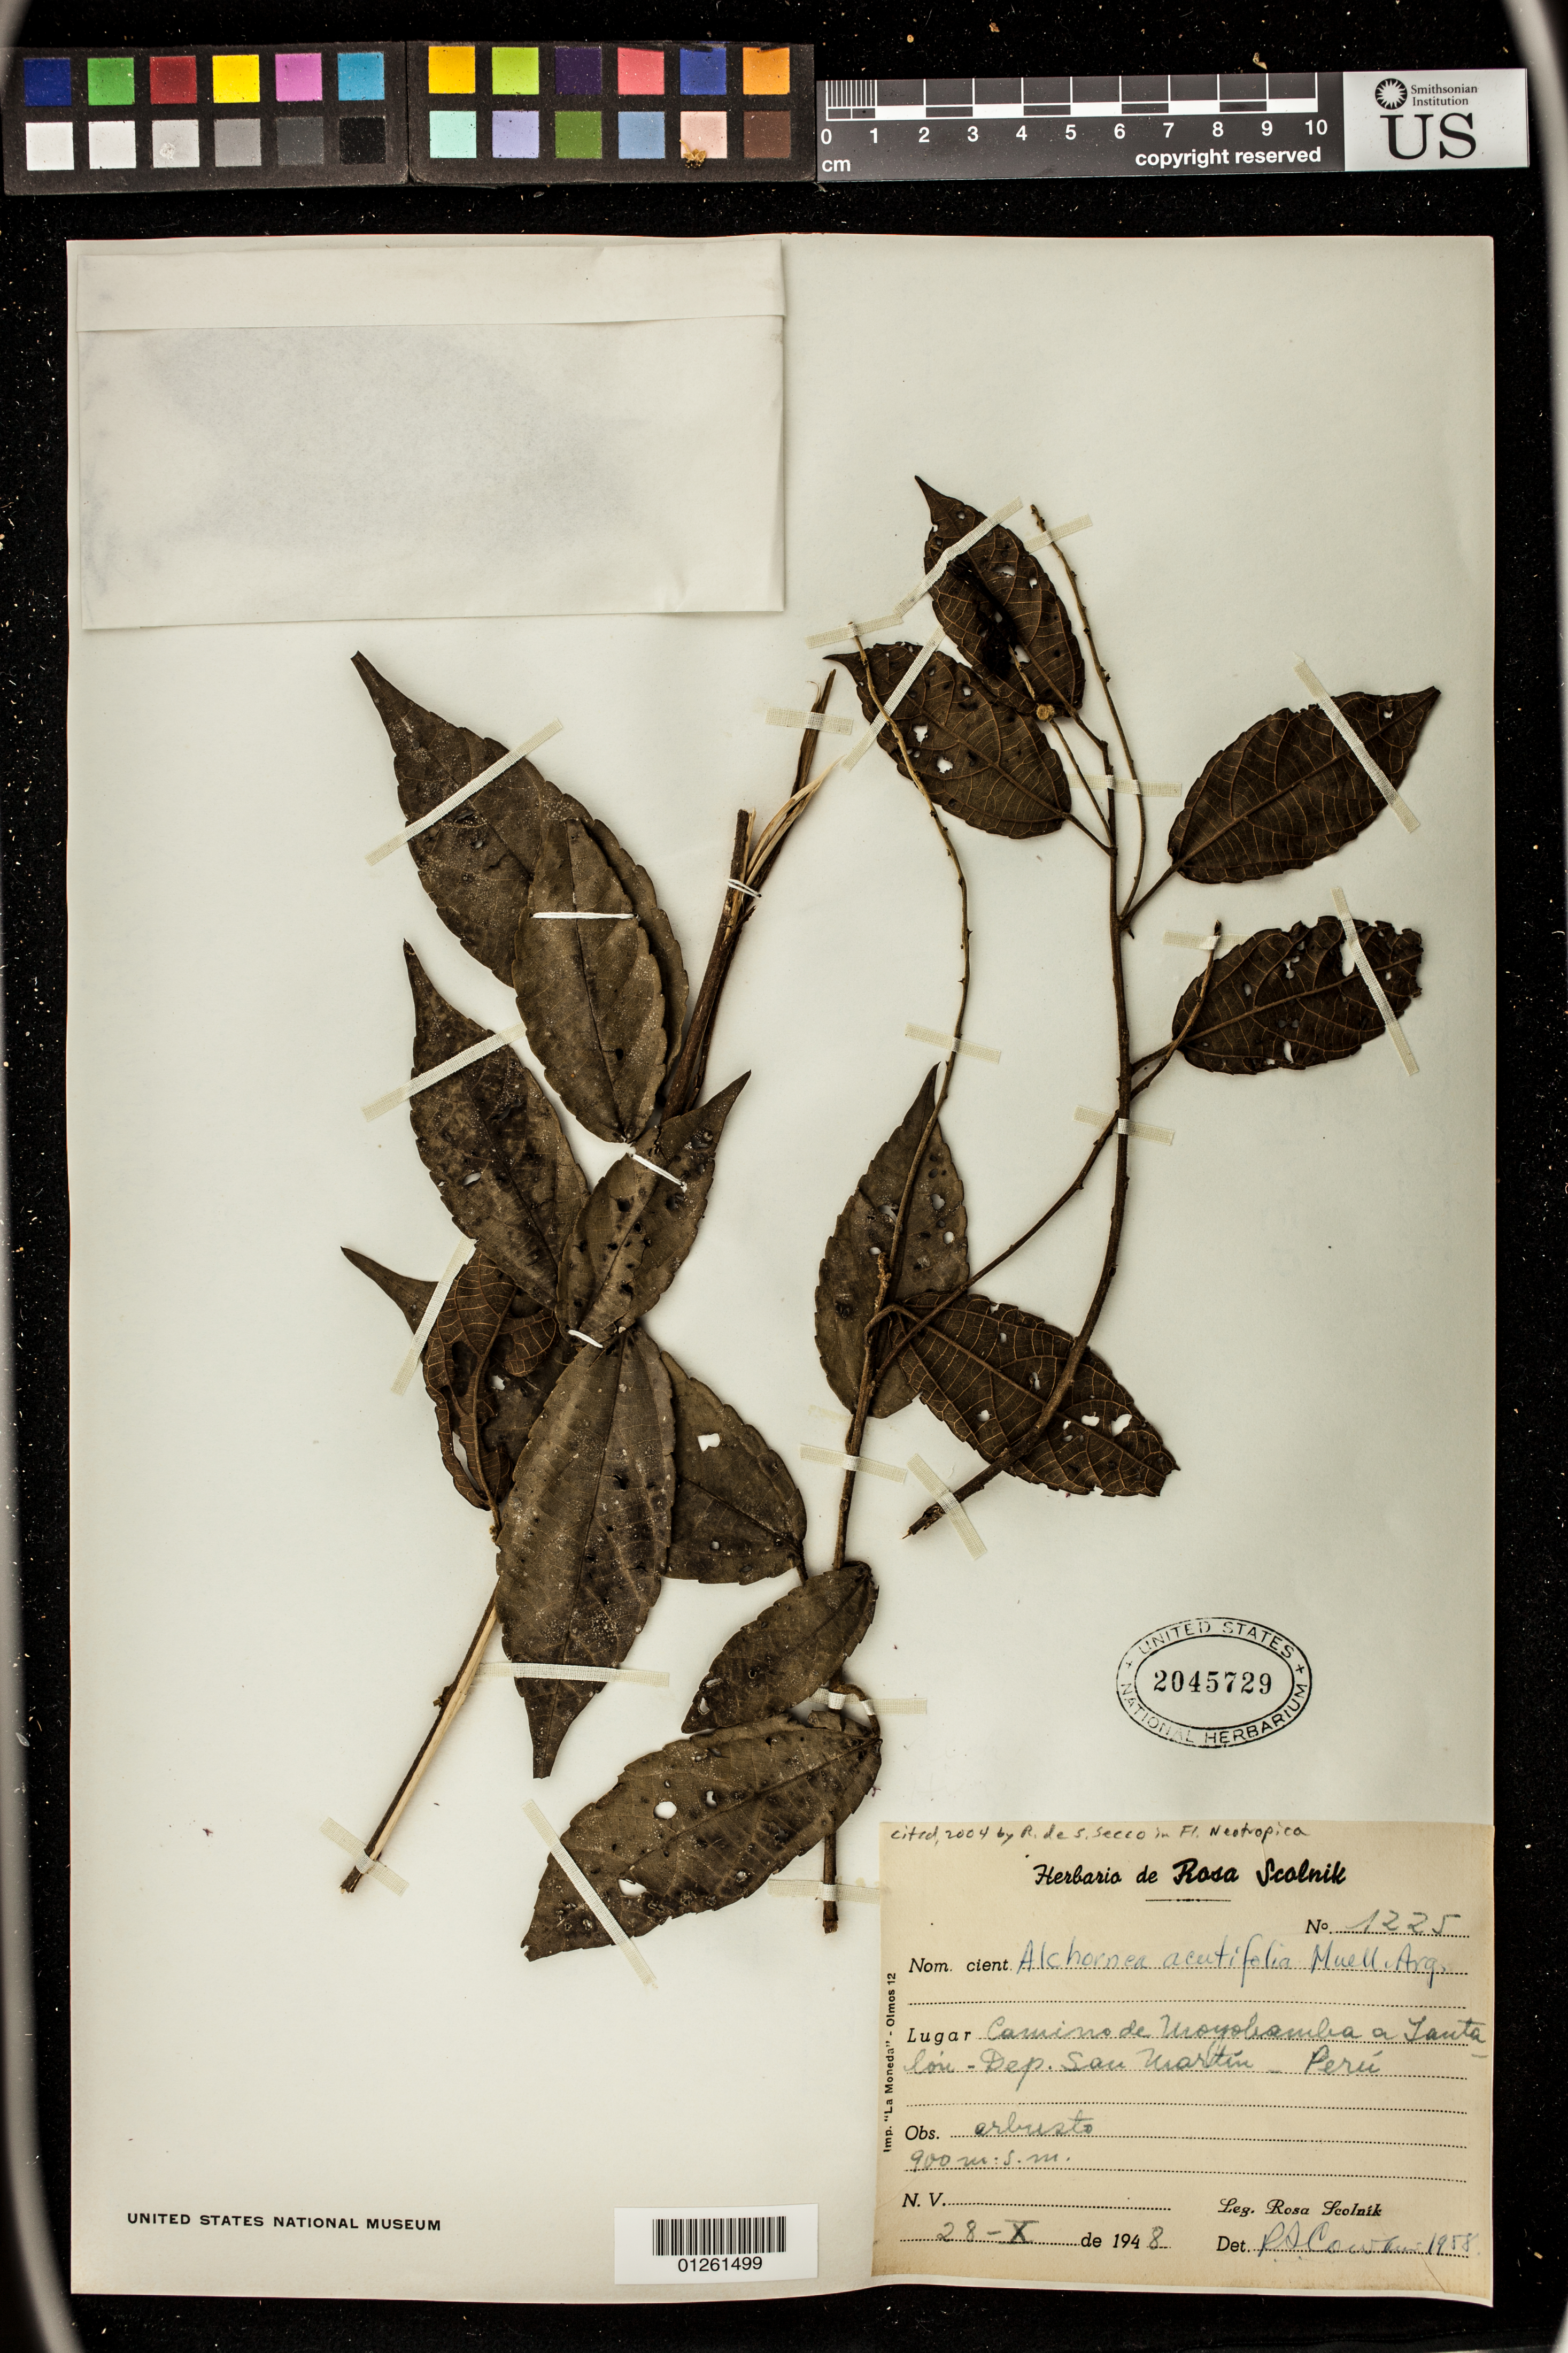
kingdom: Plantae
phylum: Tracheophyta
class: Magnoliopsida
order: Malpighiales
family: Euphorbiaceae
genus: Alchornea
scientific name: Alchornea acutifolia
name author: Müll. Arg.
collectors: R. Skolnik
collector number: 1225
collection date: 1948-10-28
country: Peru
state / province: San Martín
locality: Camino de Moyobamba a Yantalon [interpreted].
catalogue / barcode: US 2045729